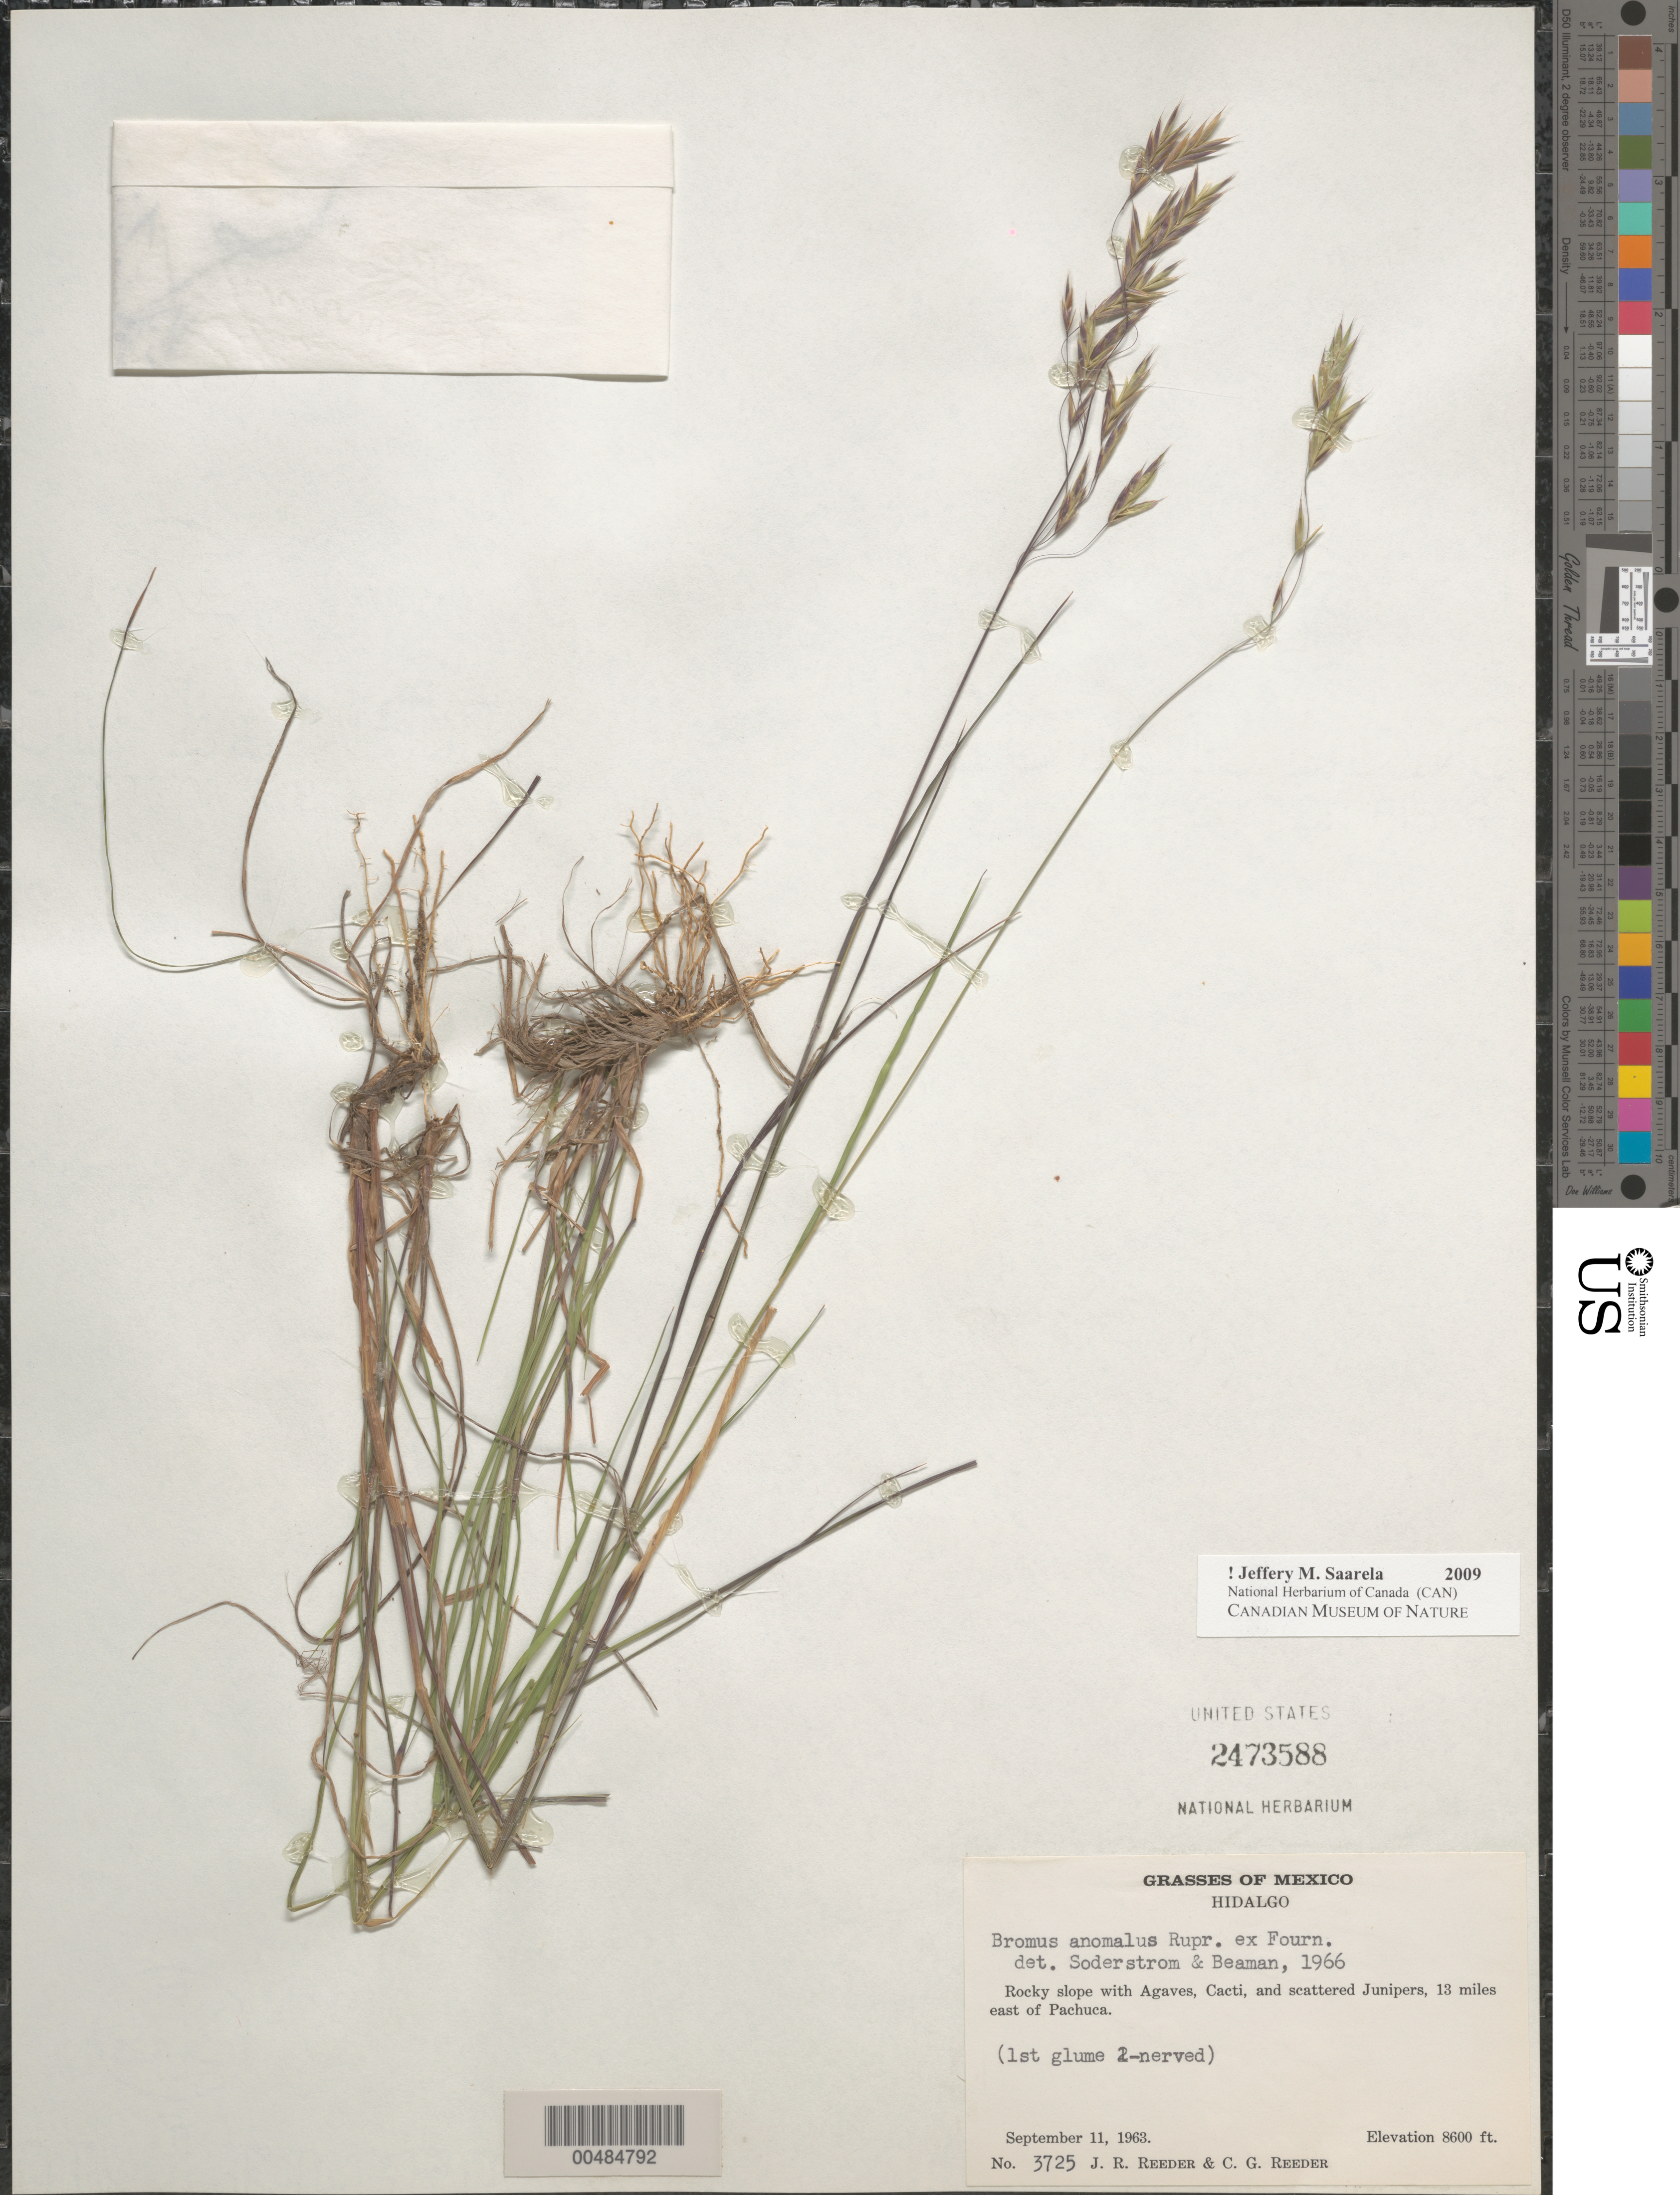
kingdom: Plantae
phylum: Tracheophyta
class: Liliopsida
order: Poales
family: Poaceae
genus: Bromus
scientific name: Bromus anomalus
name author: Rupr. ex E. Fourn.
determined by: Soderstrom, T. R.; Beaman, J. H.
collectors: J. R. Reeder & C. G. Reeder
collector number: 3725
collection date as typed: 11 Sep 1963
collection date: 1963-09-11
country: Mexico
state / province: Hidalgo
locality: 13 mi E of Pachuca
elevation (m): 2621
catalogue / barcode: US 2473588